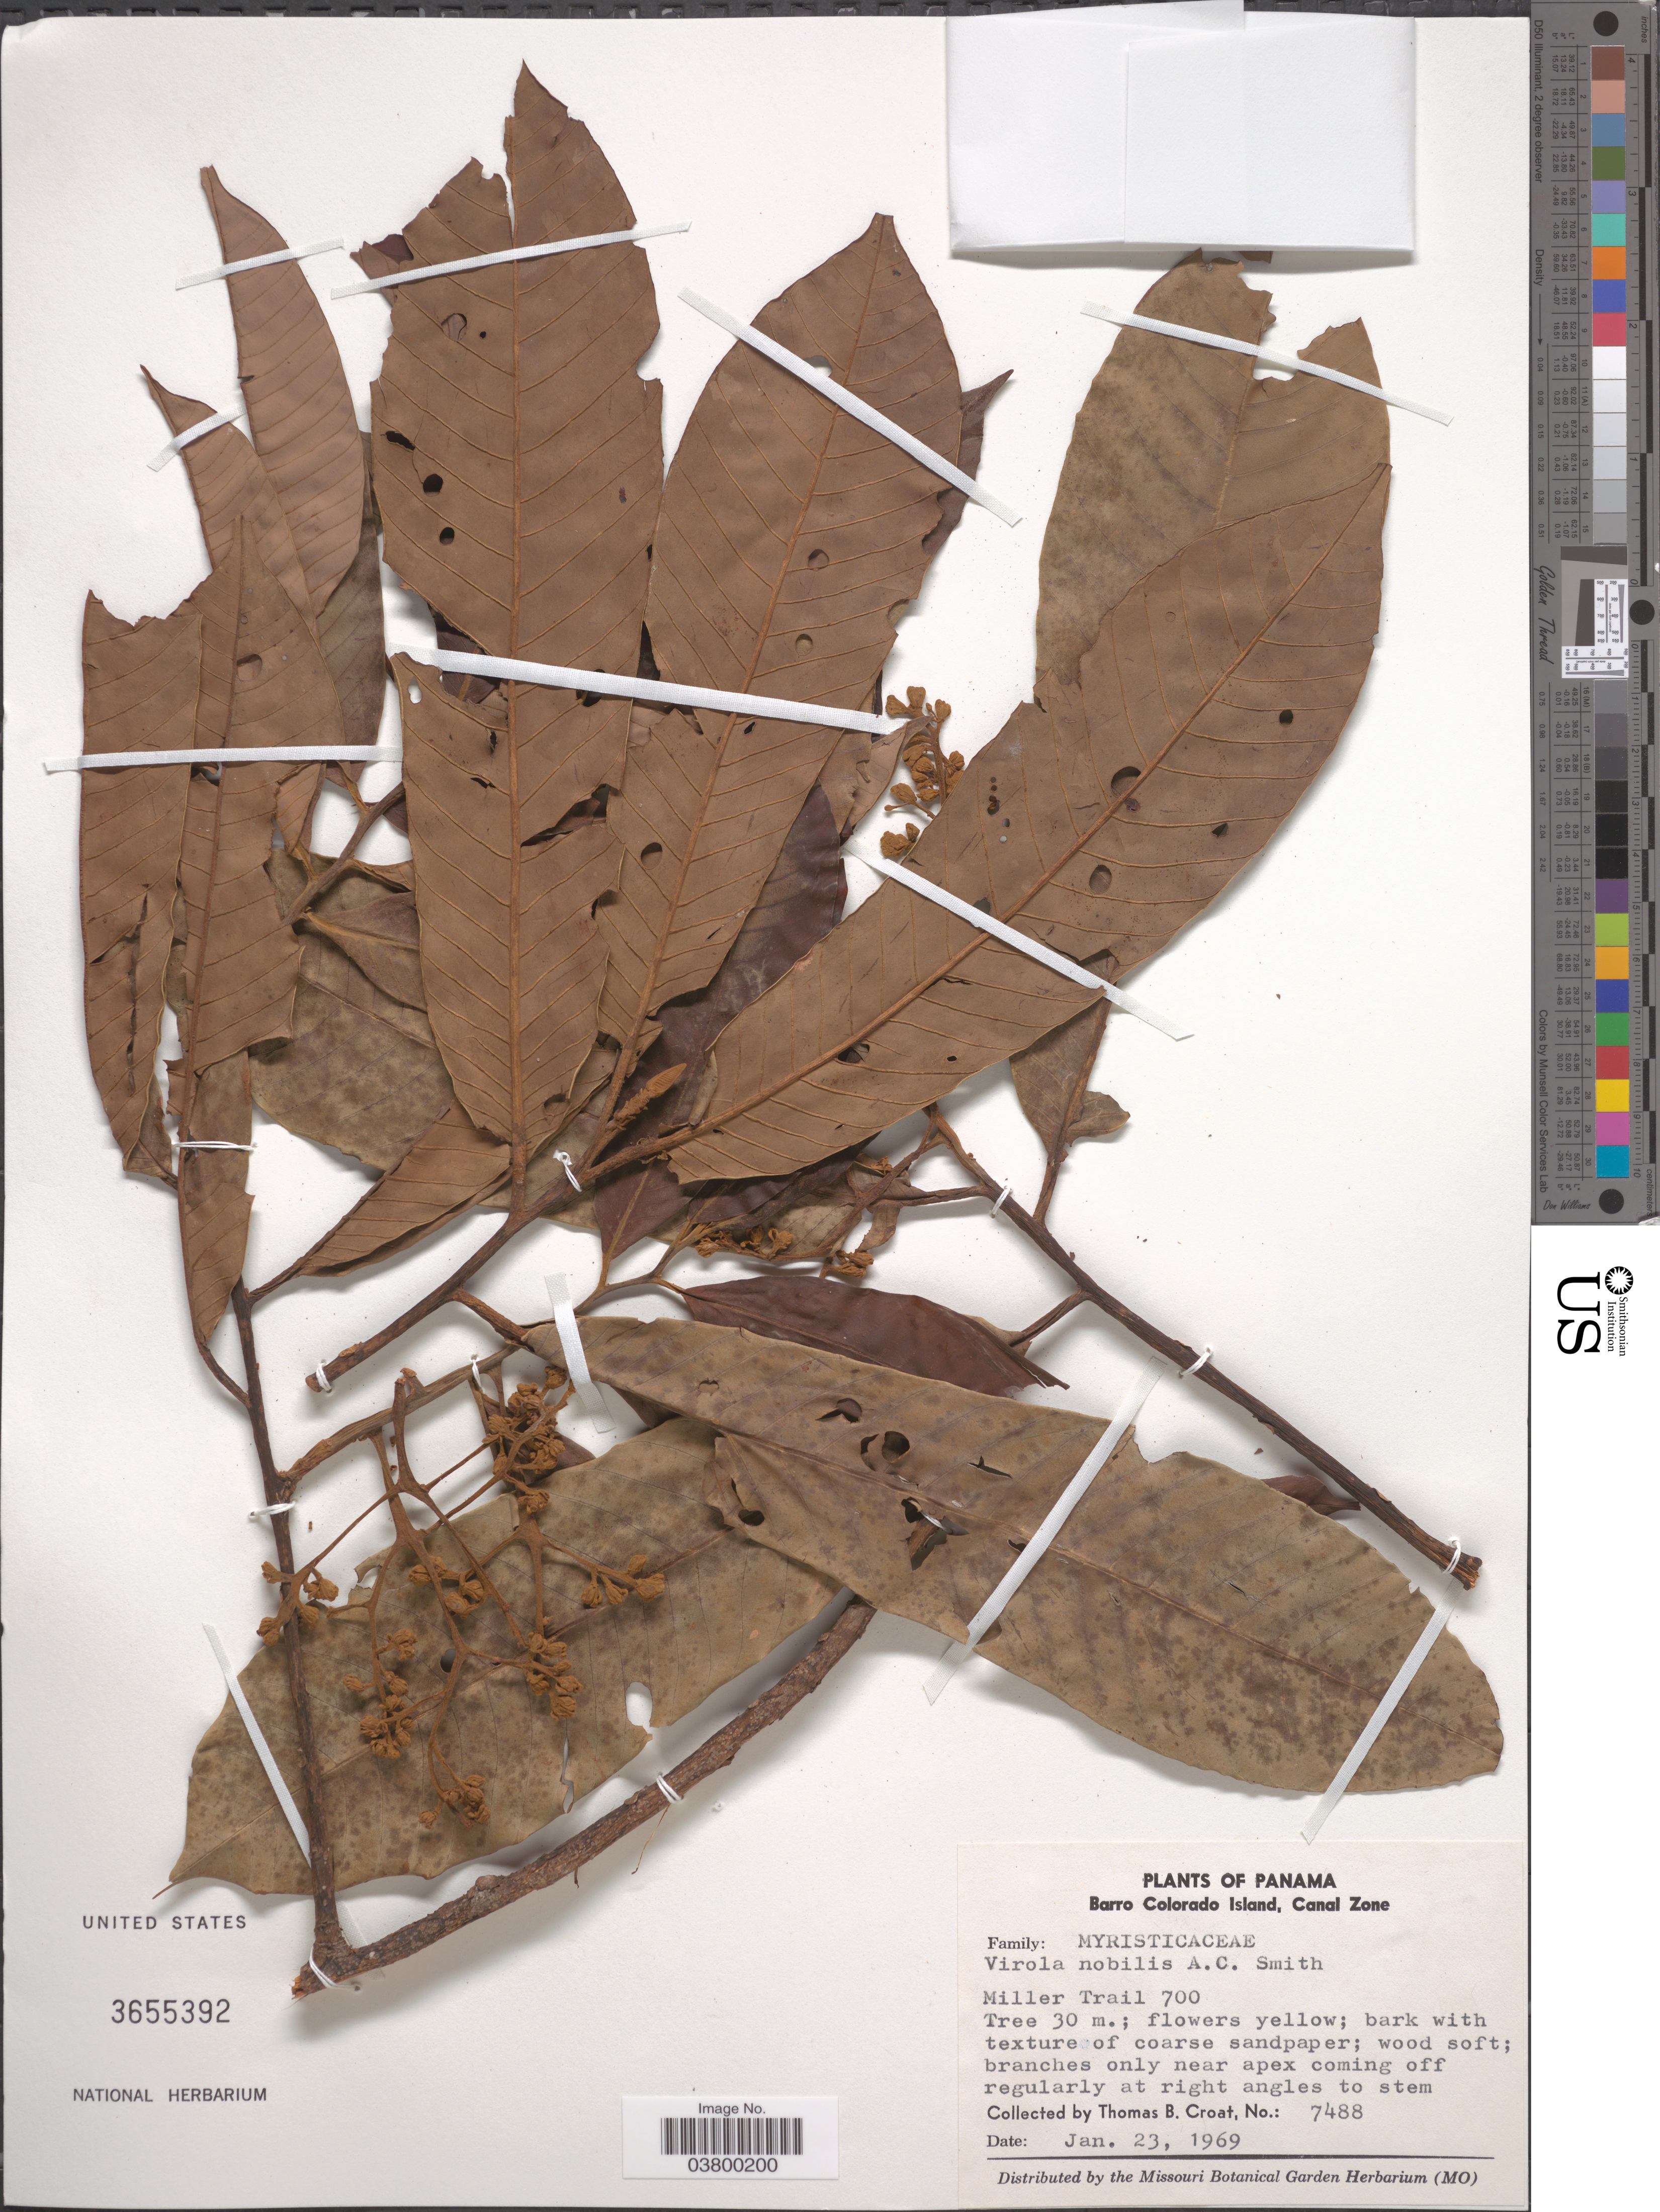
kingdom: Plantae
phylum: Tracheophyta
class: Magnoliopsida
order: Magnoliales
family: Myristicaceae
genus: Virola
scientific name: Virola nobilis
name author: A.C. Sm.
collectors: T. B. Croat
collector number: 7488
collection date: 1969-01-23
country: Panama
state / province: Panamá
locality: Barro Colorado Island, Canal Zone. Miller Trail 700.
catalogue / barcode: US 3655392